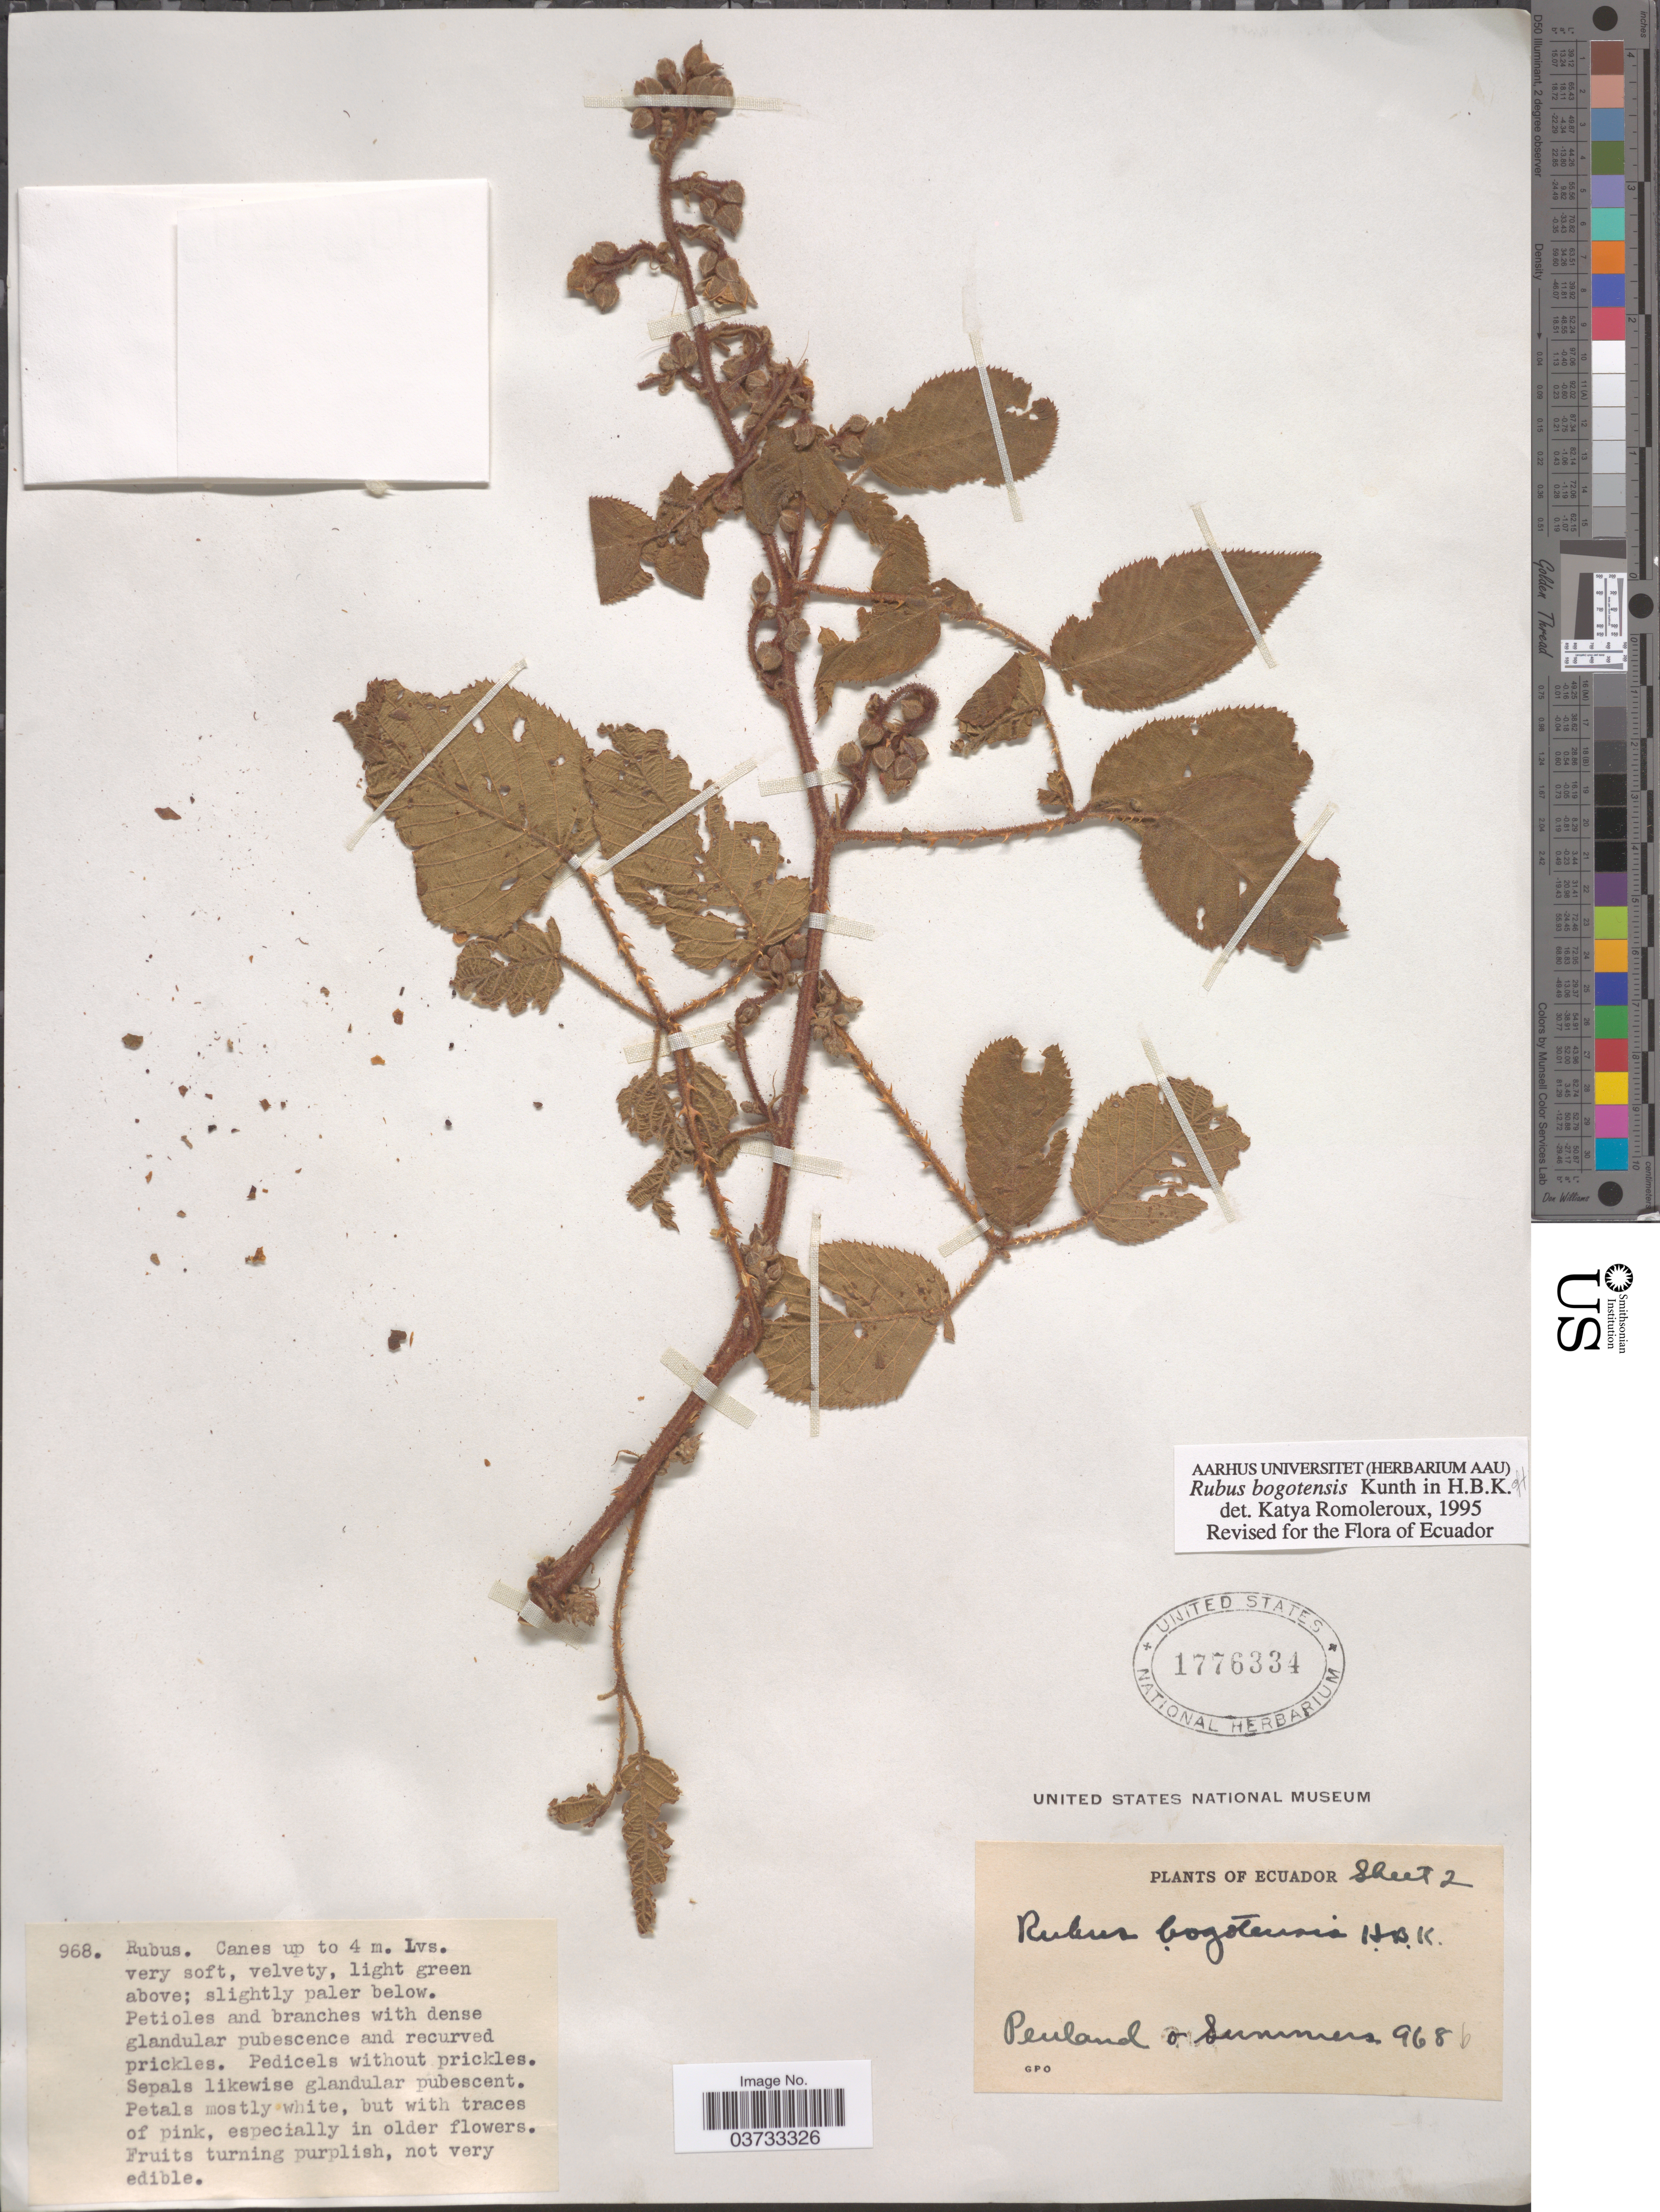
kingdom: Plantae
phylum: Tracheophyta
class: Magnoliopsida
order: Rosales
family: Rosaceae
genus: Rubus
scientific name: Rubus bogotensis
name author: Kunth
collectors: Penland & -. Summers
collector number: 968b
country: Ecuador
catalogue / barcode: US 1776334